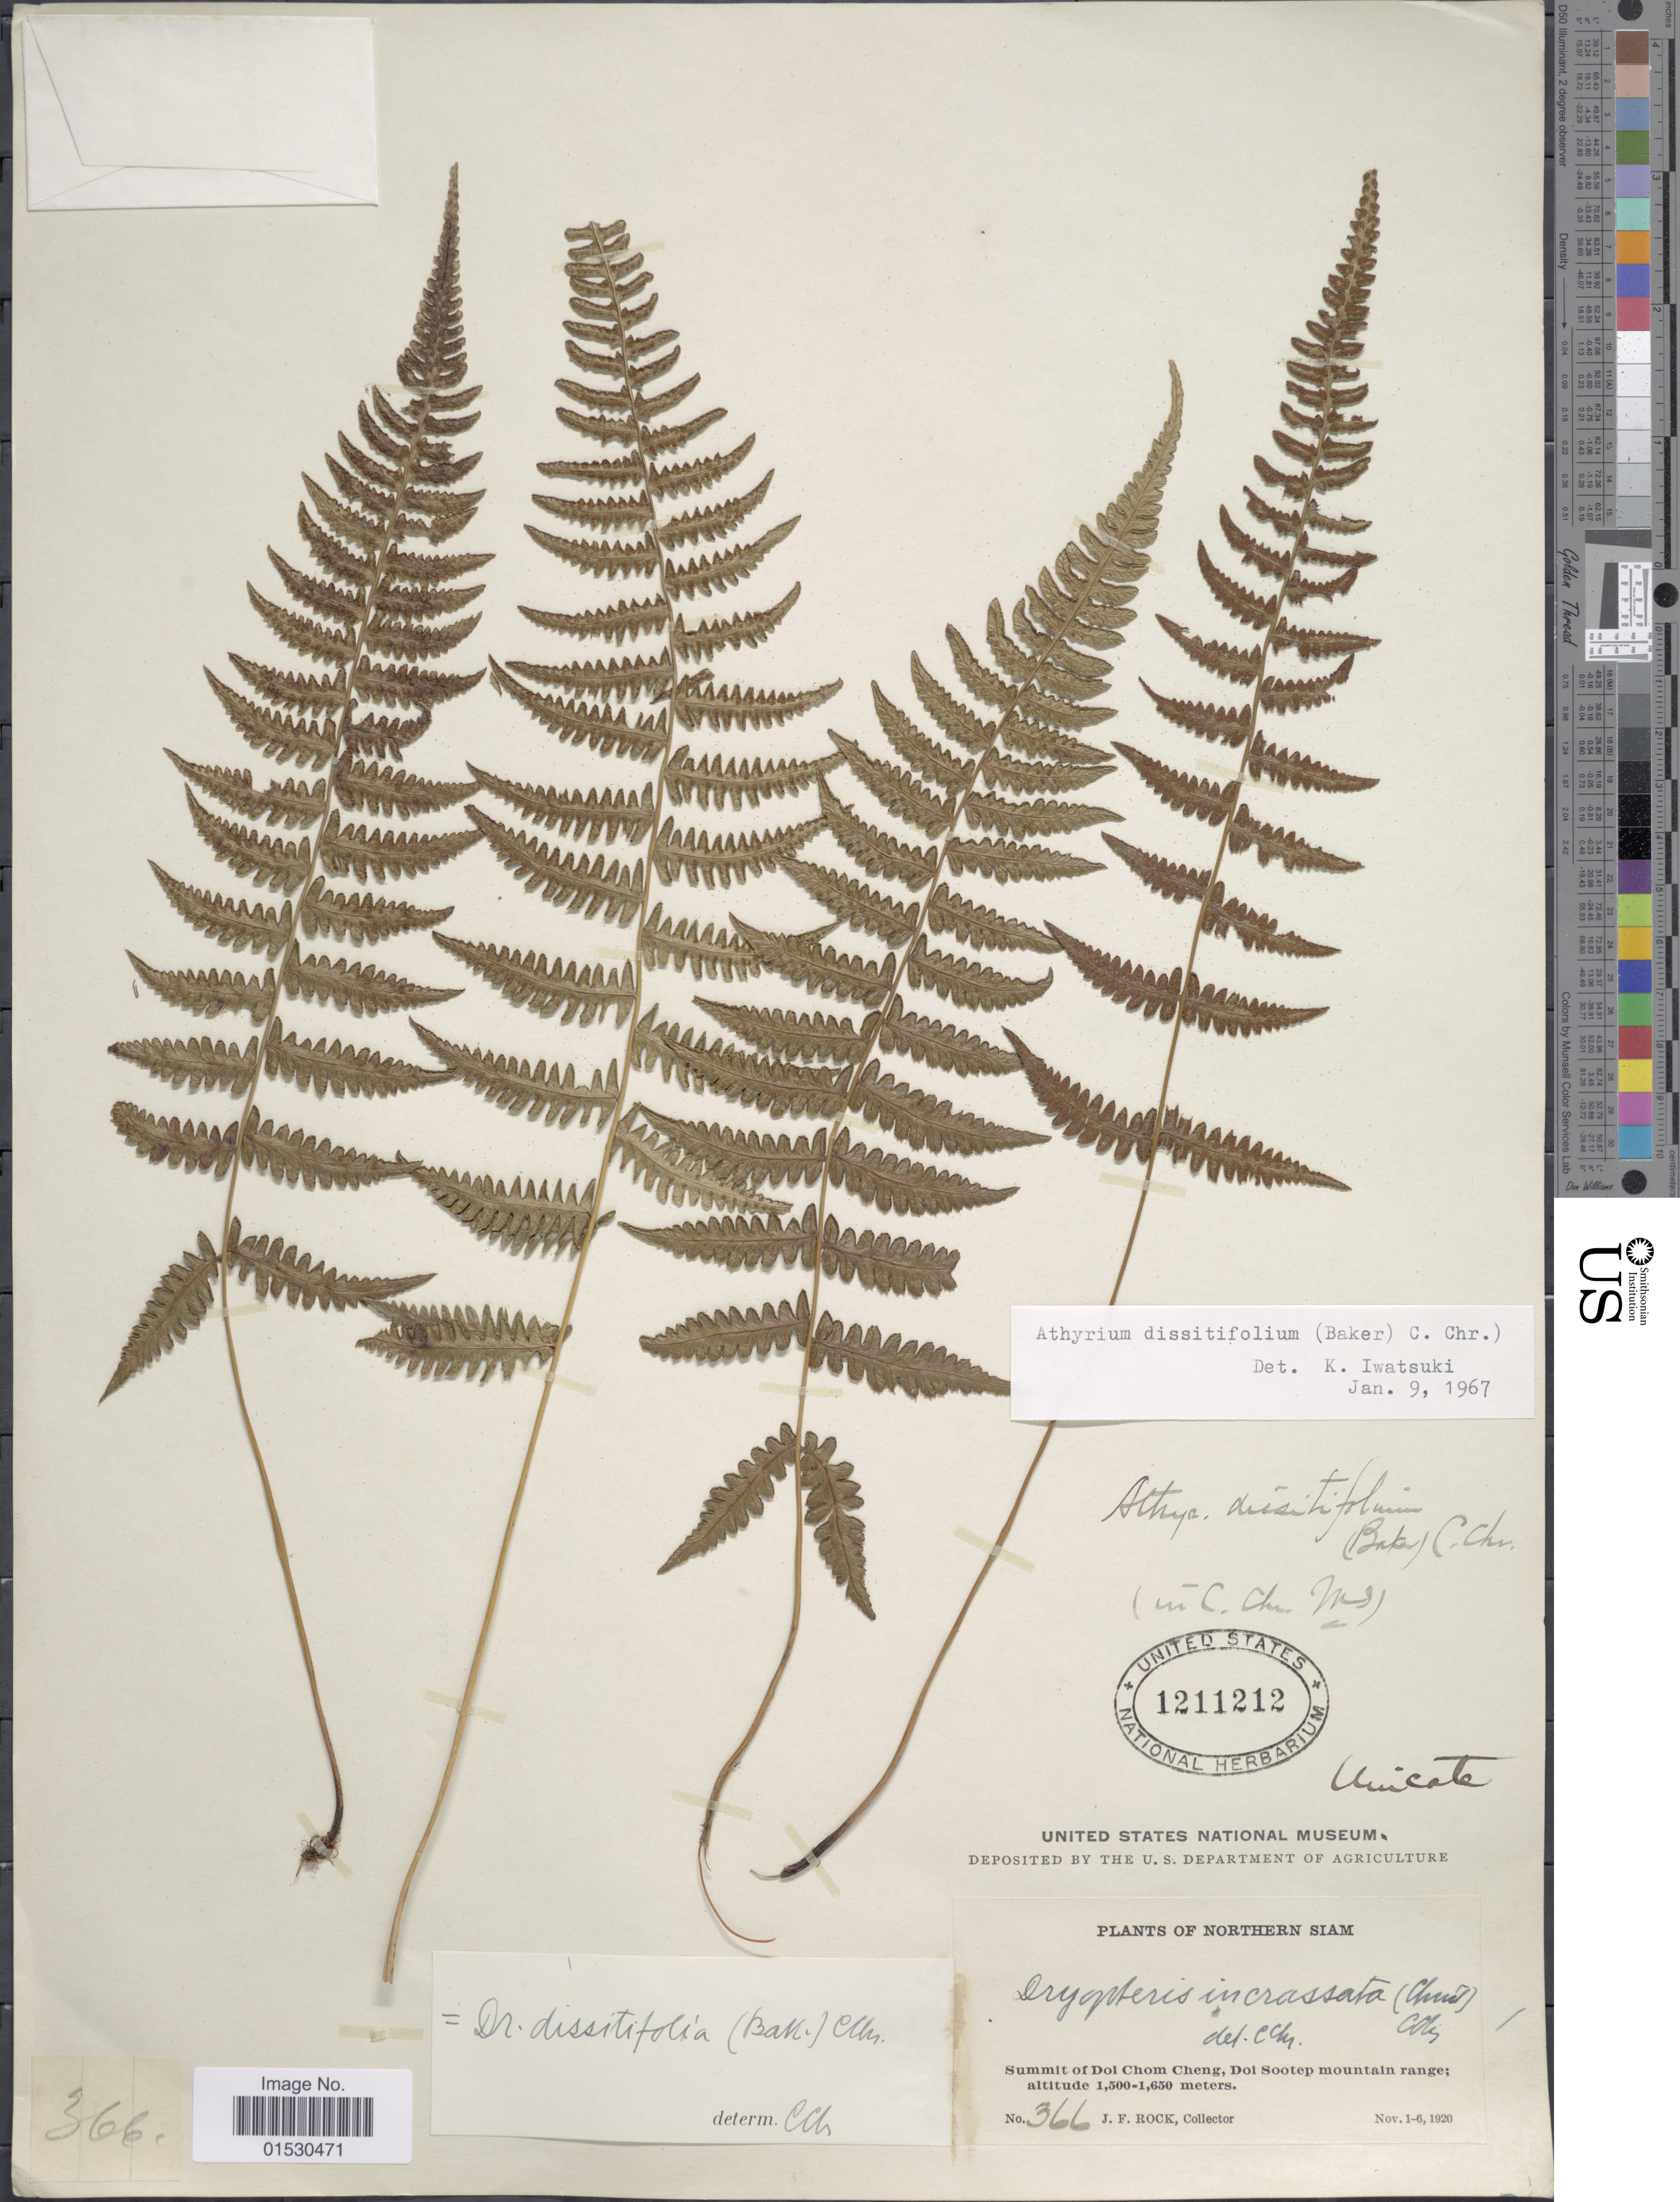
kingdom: Plantae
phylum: Tracheophyta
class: Polypodiopsida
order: Polypodiales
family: Athyriaceae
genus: Athyrium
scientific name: Athyrium dissitifolium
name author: (Baker) C. Chr.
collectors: J. Rock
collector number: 366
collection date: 1920-11-01/1920-11-06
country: Thailand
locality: Northern Siam, Summit of Doi Chom Cheng, Doi Sootep mountain range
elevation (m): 1500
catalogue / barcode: US 1211212